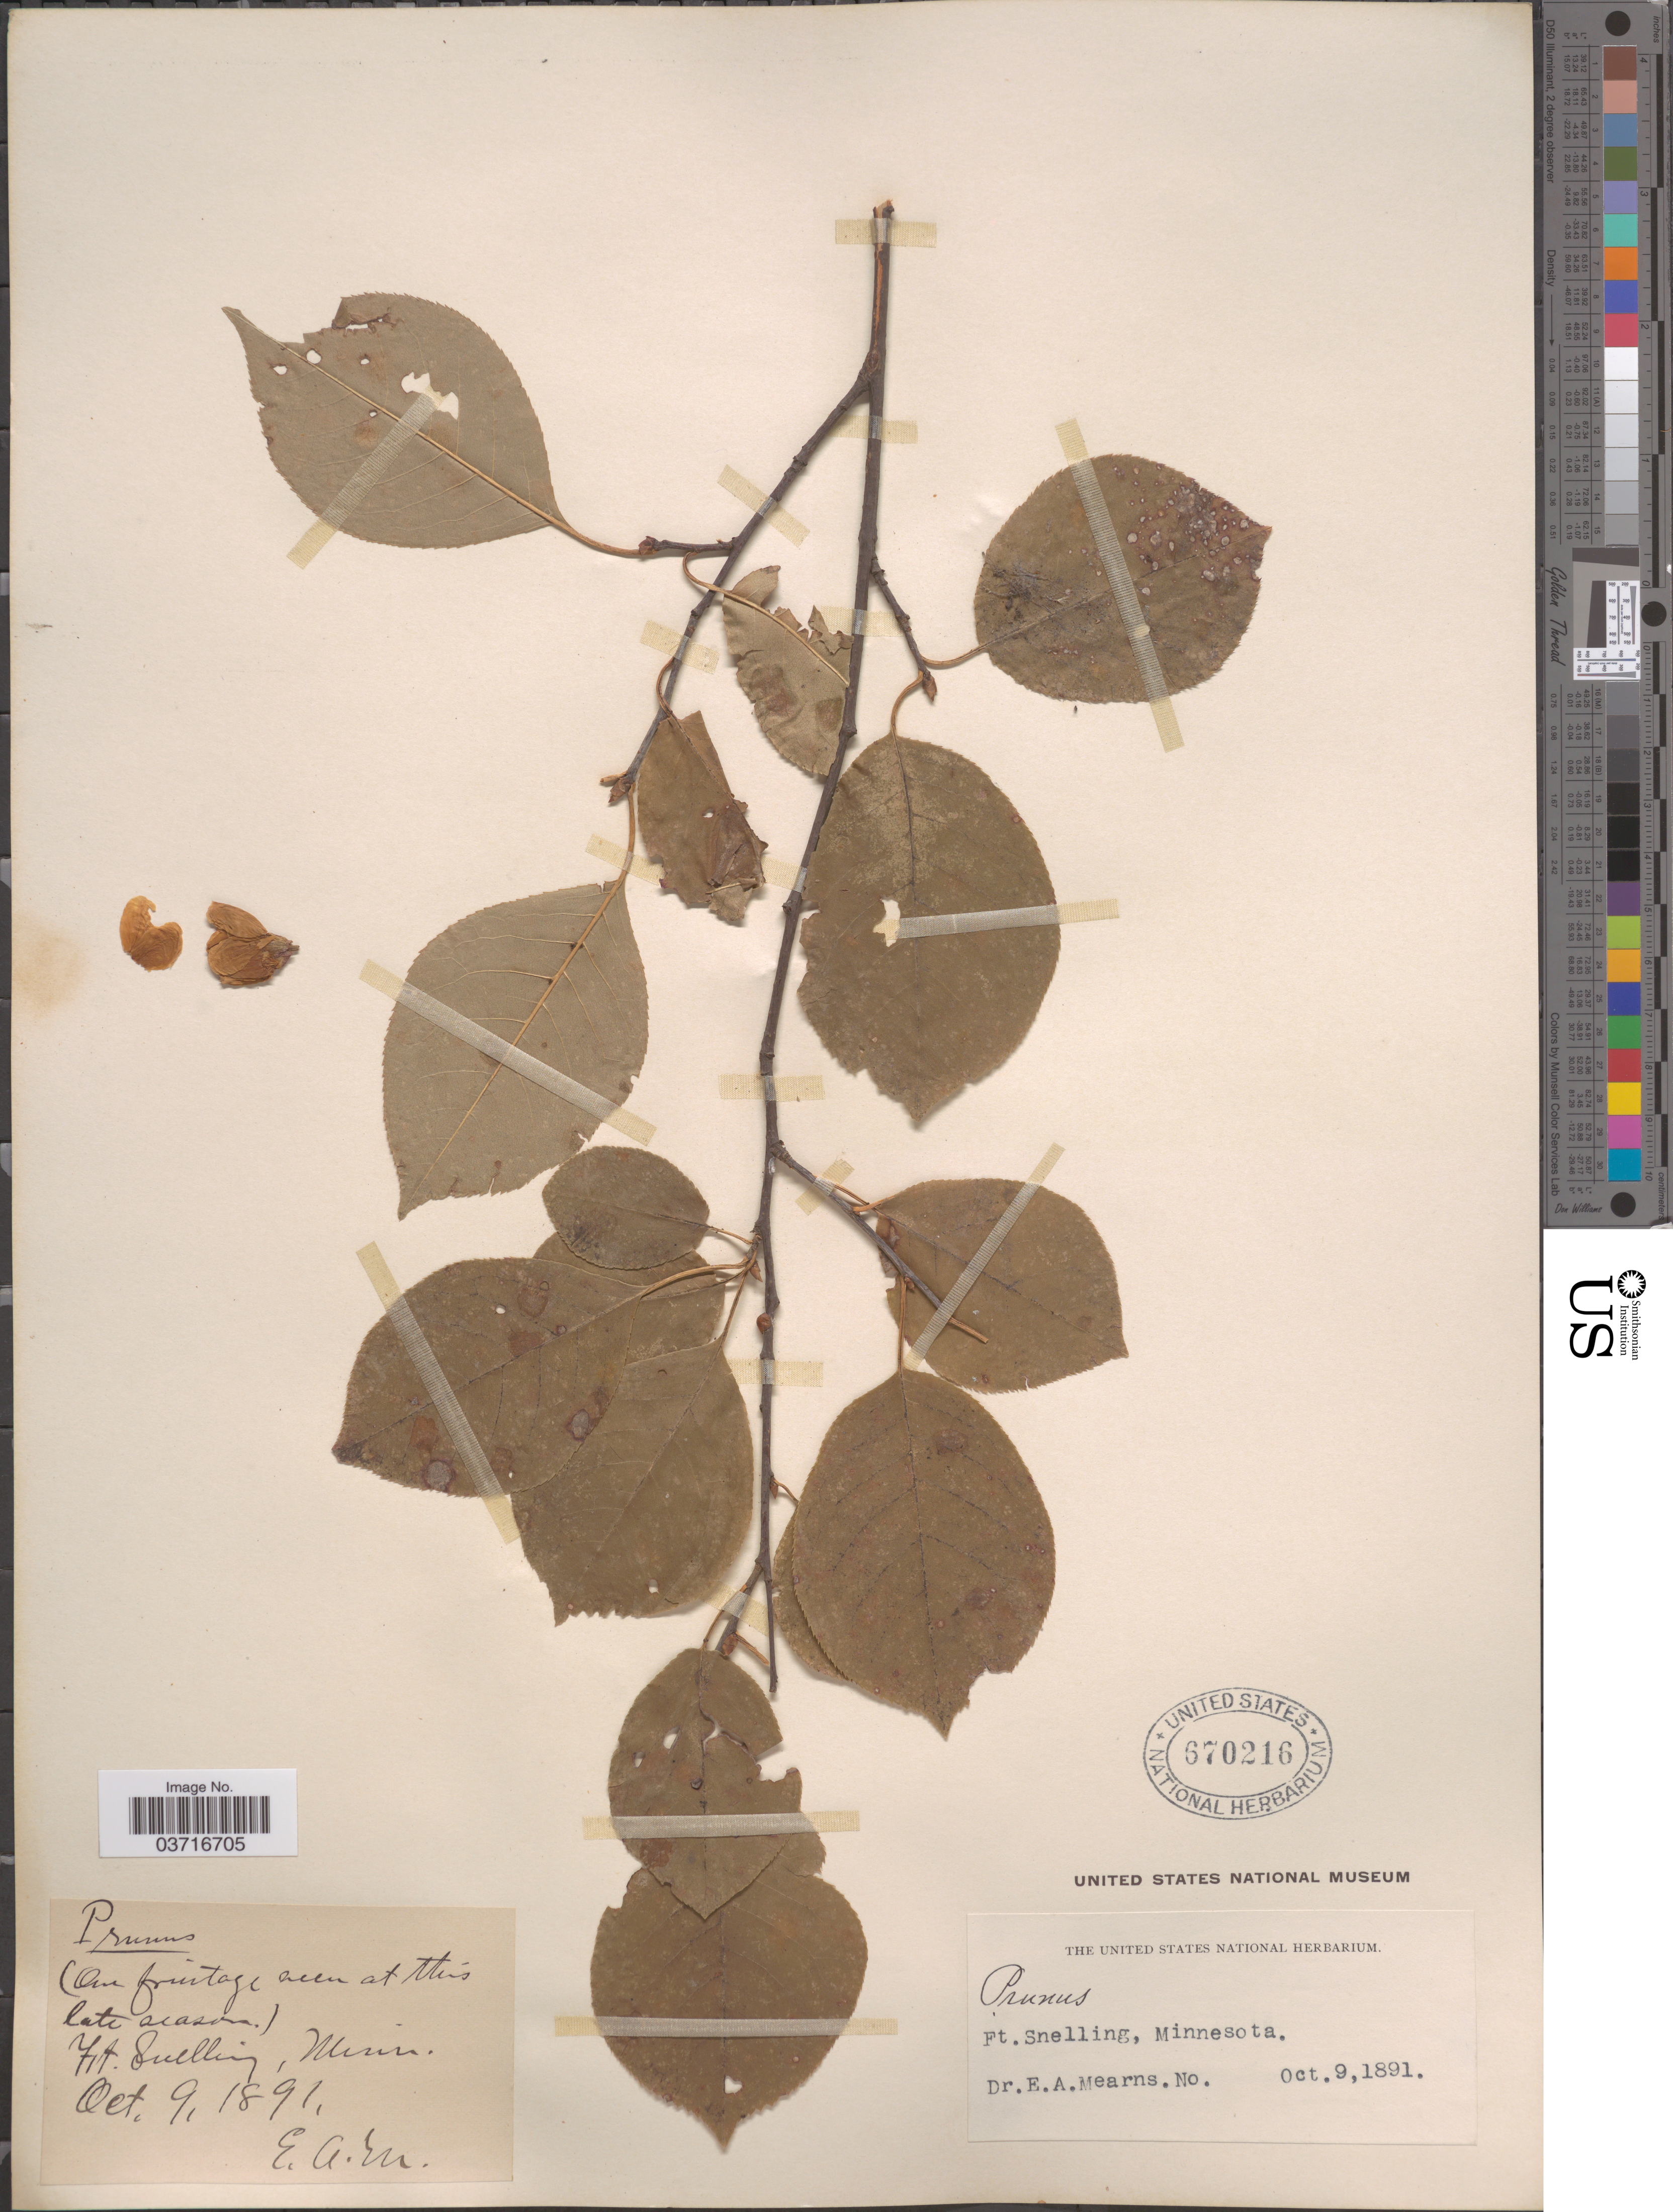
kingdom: Plantae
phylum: Tracheophyta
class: Magnoliopsida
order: Rosales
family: Rosaceae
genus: Prunus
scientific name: Prunus sp.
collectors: E. A. Mearns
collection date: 1891-10-09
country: United States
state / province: Minnesota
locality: Ft. Snelling.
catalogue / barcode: US 670216